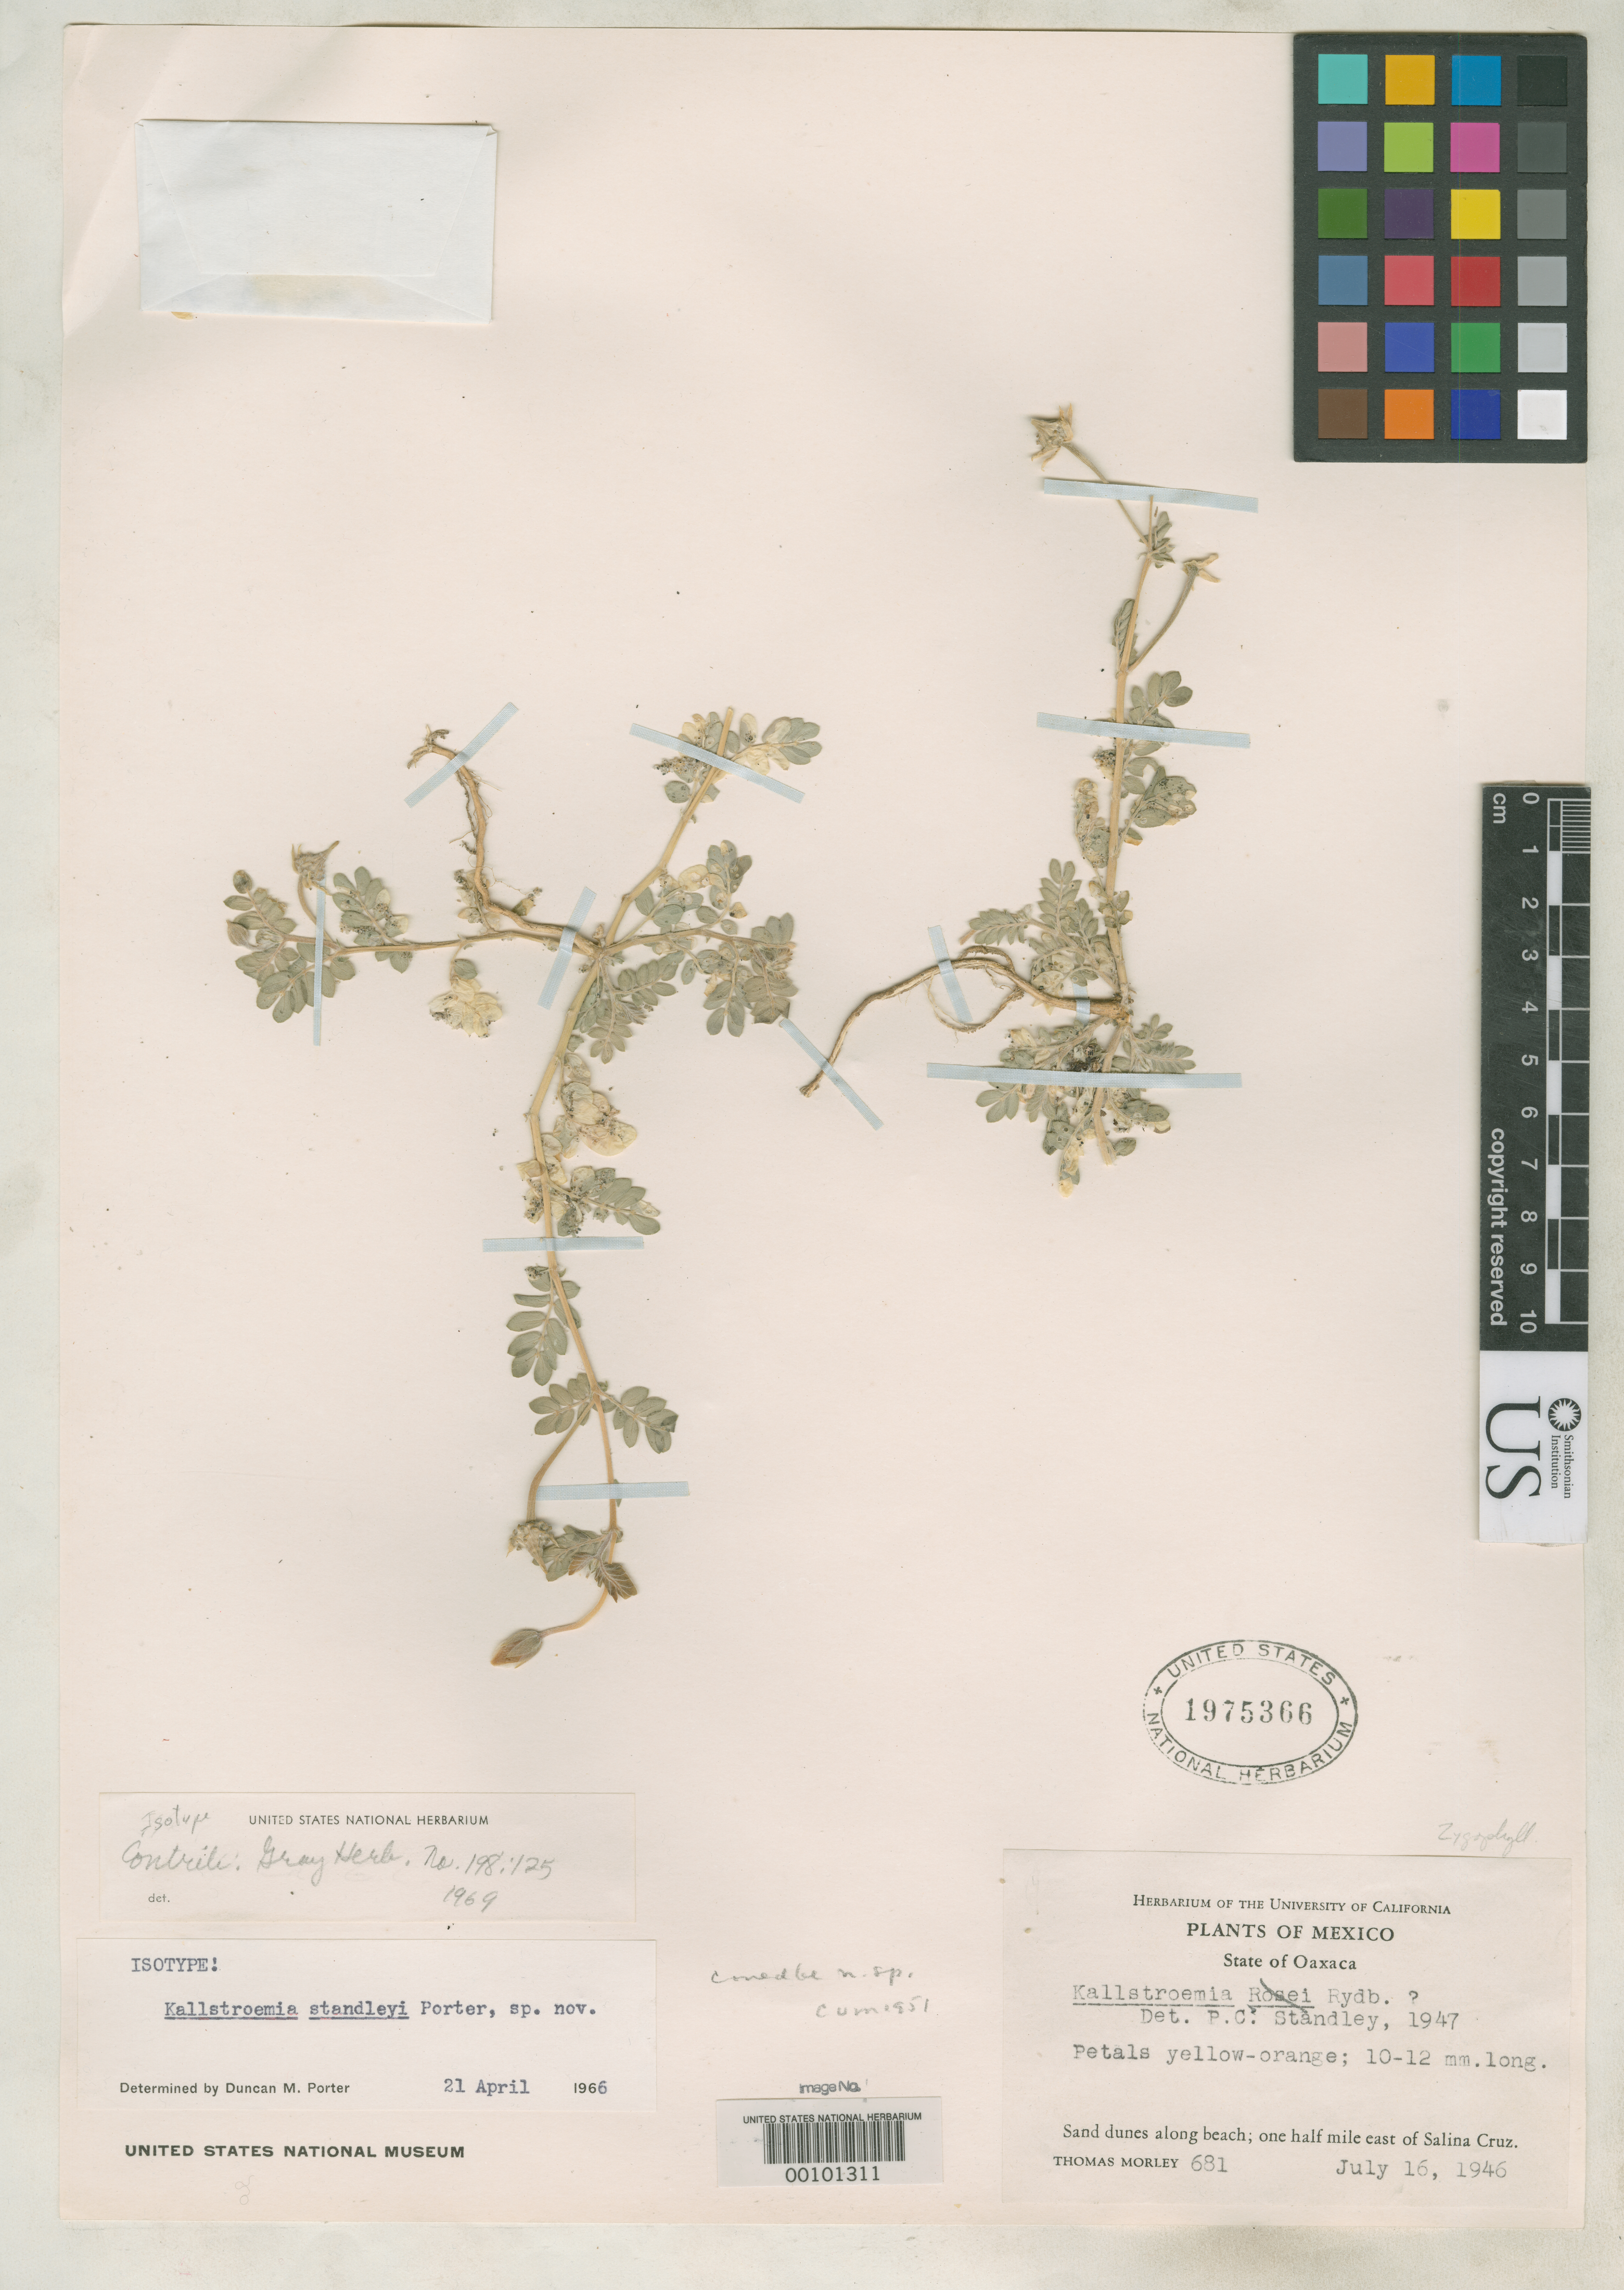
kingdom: Plantae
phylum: Tracheophyta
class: Magnoliopsida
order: Zygophyllales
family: Zygophyllaceae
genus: Kallstroemia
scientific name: Kallstroemia standleyi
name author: D.M. Porter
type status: Isotype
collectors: T. Morley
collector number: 681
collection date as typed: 16 Jul 1946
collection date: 1946-07-16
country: Mexico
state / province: Oaxaca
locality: Salina Cruz.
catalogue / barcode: US 1975366